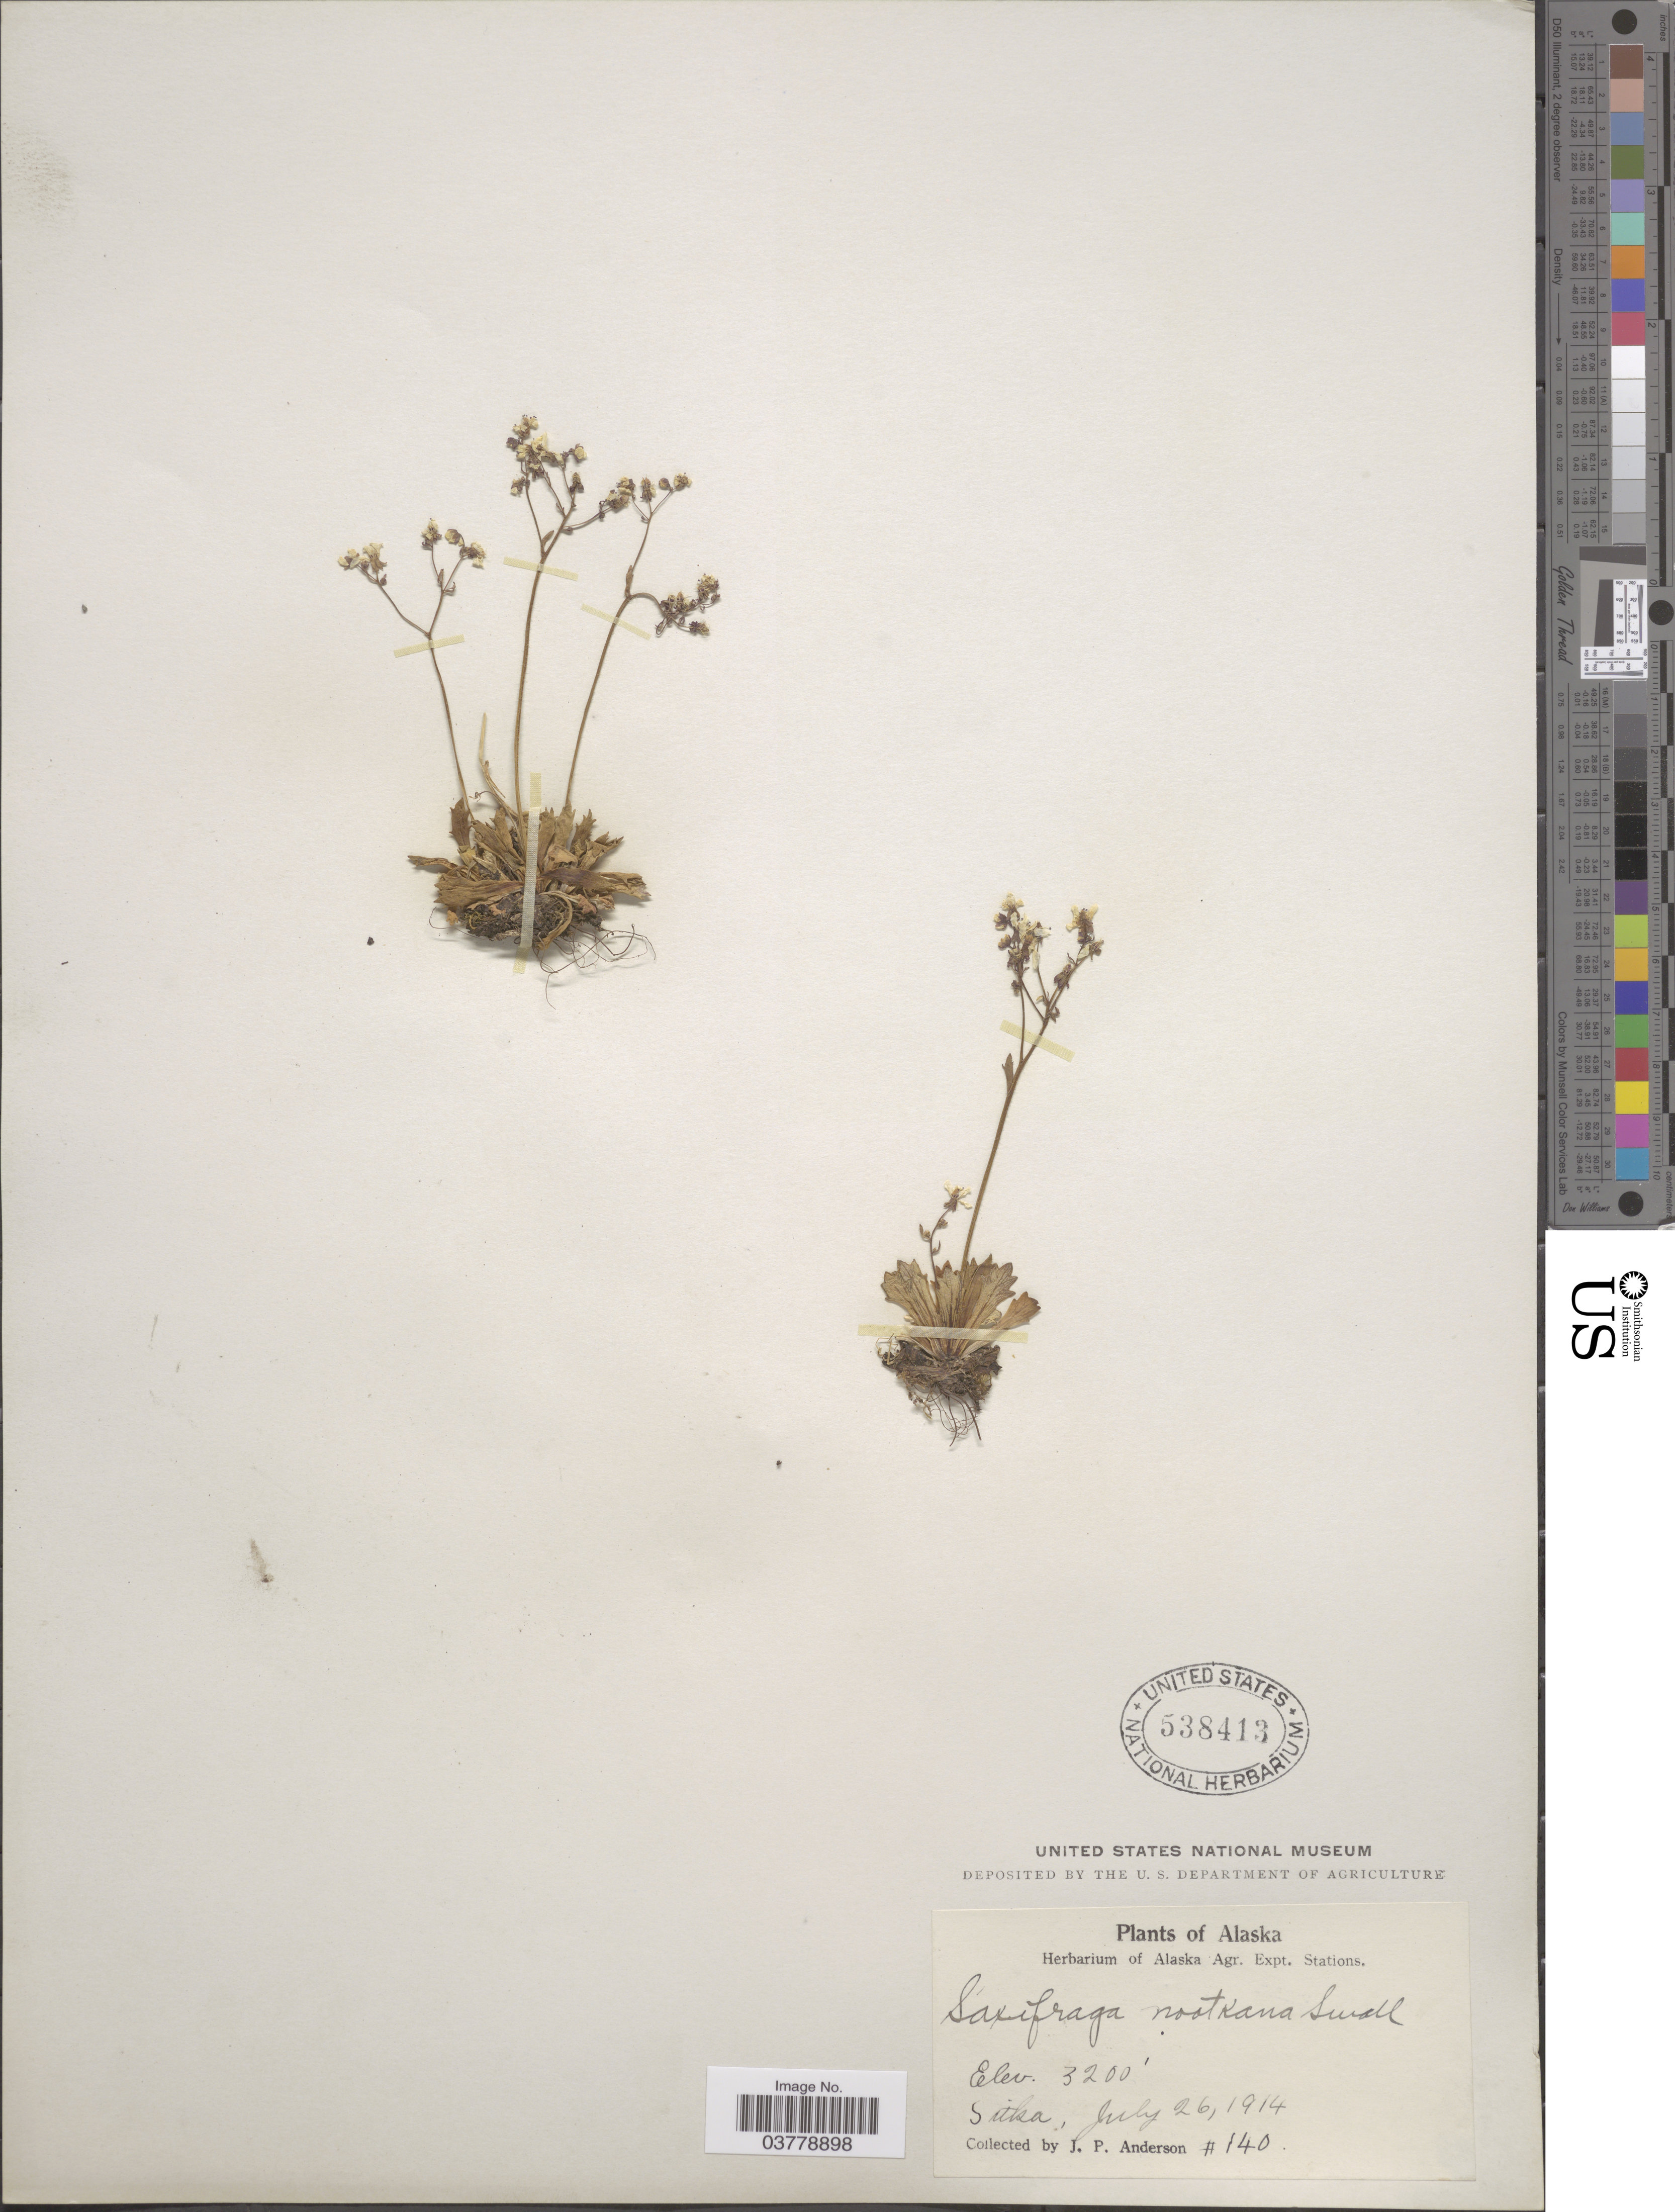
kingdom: Plantae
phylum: Tracheophyta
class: Magnoliopsida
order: Saxifragales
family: Saxifragaceae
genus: Micranthes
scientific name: Micranthes ferruginea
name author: (Graham) Brouillet & Gornall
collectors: J. P. Anderson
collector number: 140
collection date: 1914-07-26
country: United States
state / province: Alaska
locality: Sitka.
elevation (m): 975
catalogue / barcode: US 538413